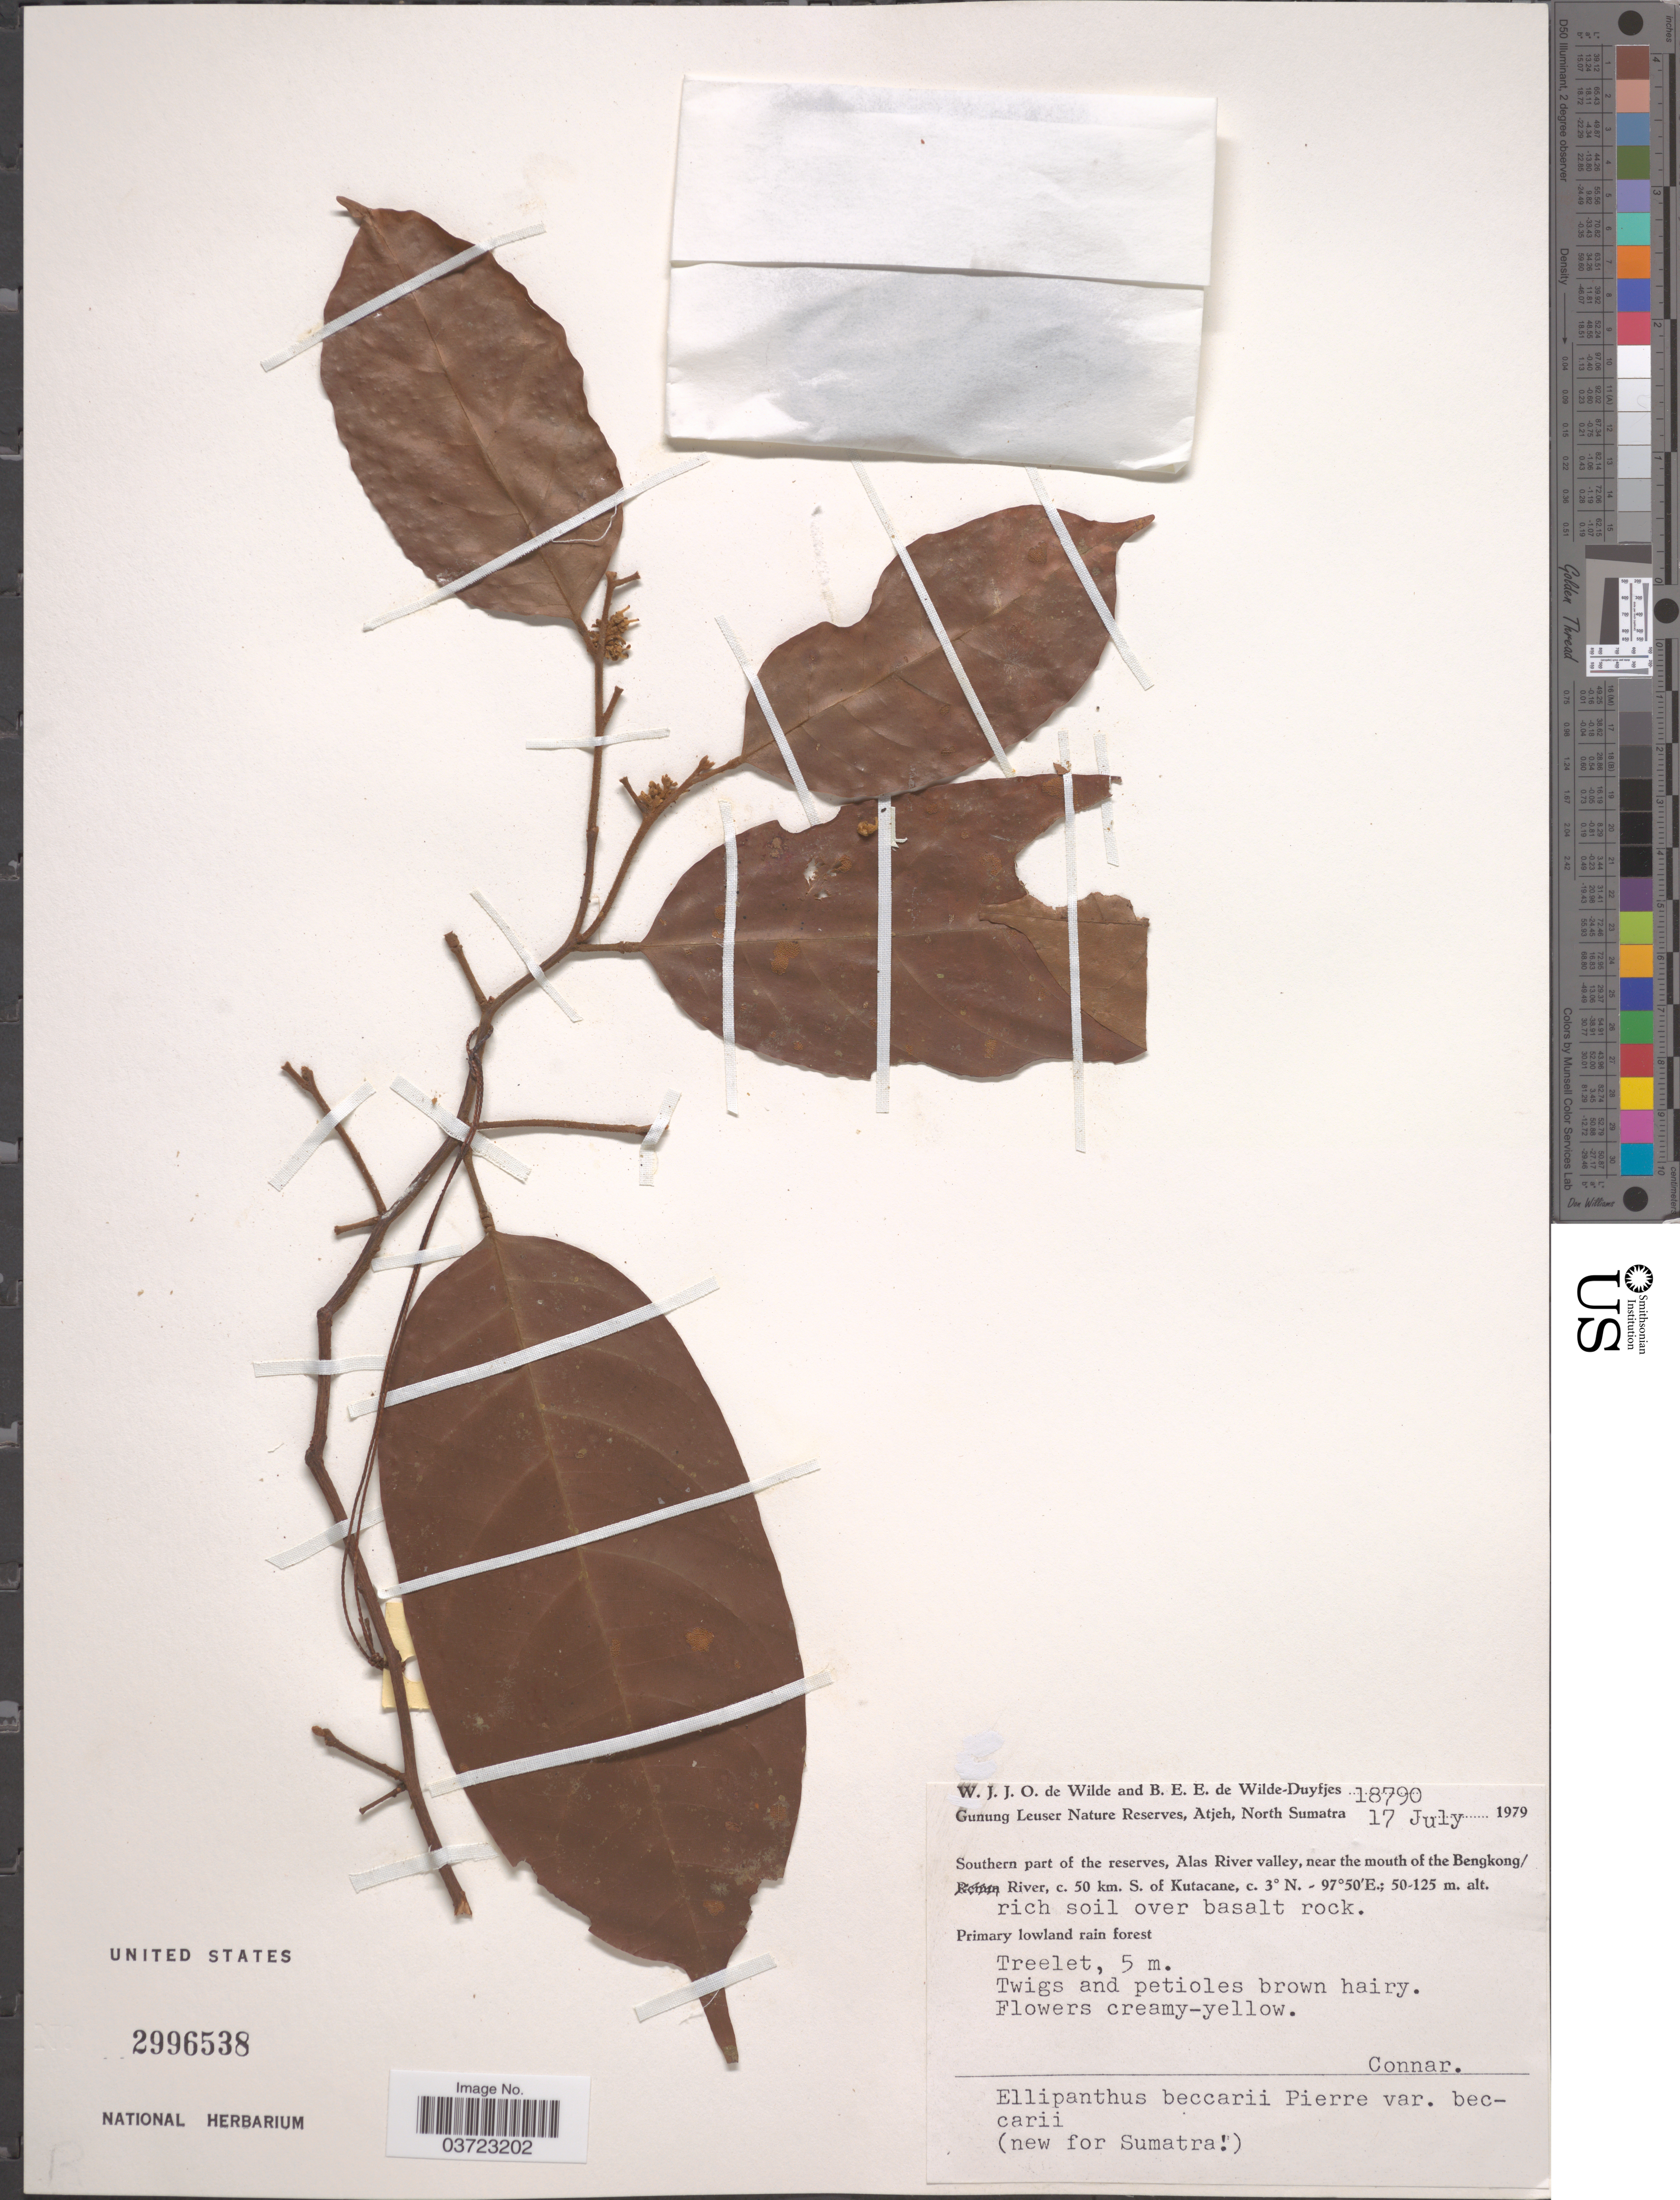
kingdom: Plantae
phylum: Tracheophyta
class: Magnoliopsida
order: Oxalidales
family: Connaraceae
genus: Ellipanthus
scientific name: Ellipanthus beccarii var. beccarii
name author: Pierre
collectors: W. J. de Wilde & B. E. de Wilde-Duyfjes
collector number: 18790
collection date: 1979-07-17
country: Indonesia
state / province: Sumatra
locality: Gunung Leuser Nature Reserves, Atjeh, North Sumatra. Southern part of the reserves, Alas River valley, near the mouth of the Bengkong/River, c. 50 km. S. of Kutacane.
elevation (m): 50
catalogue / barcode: US 2996538